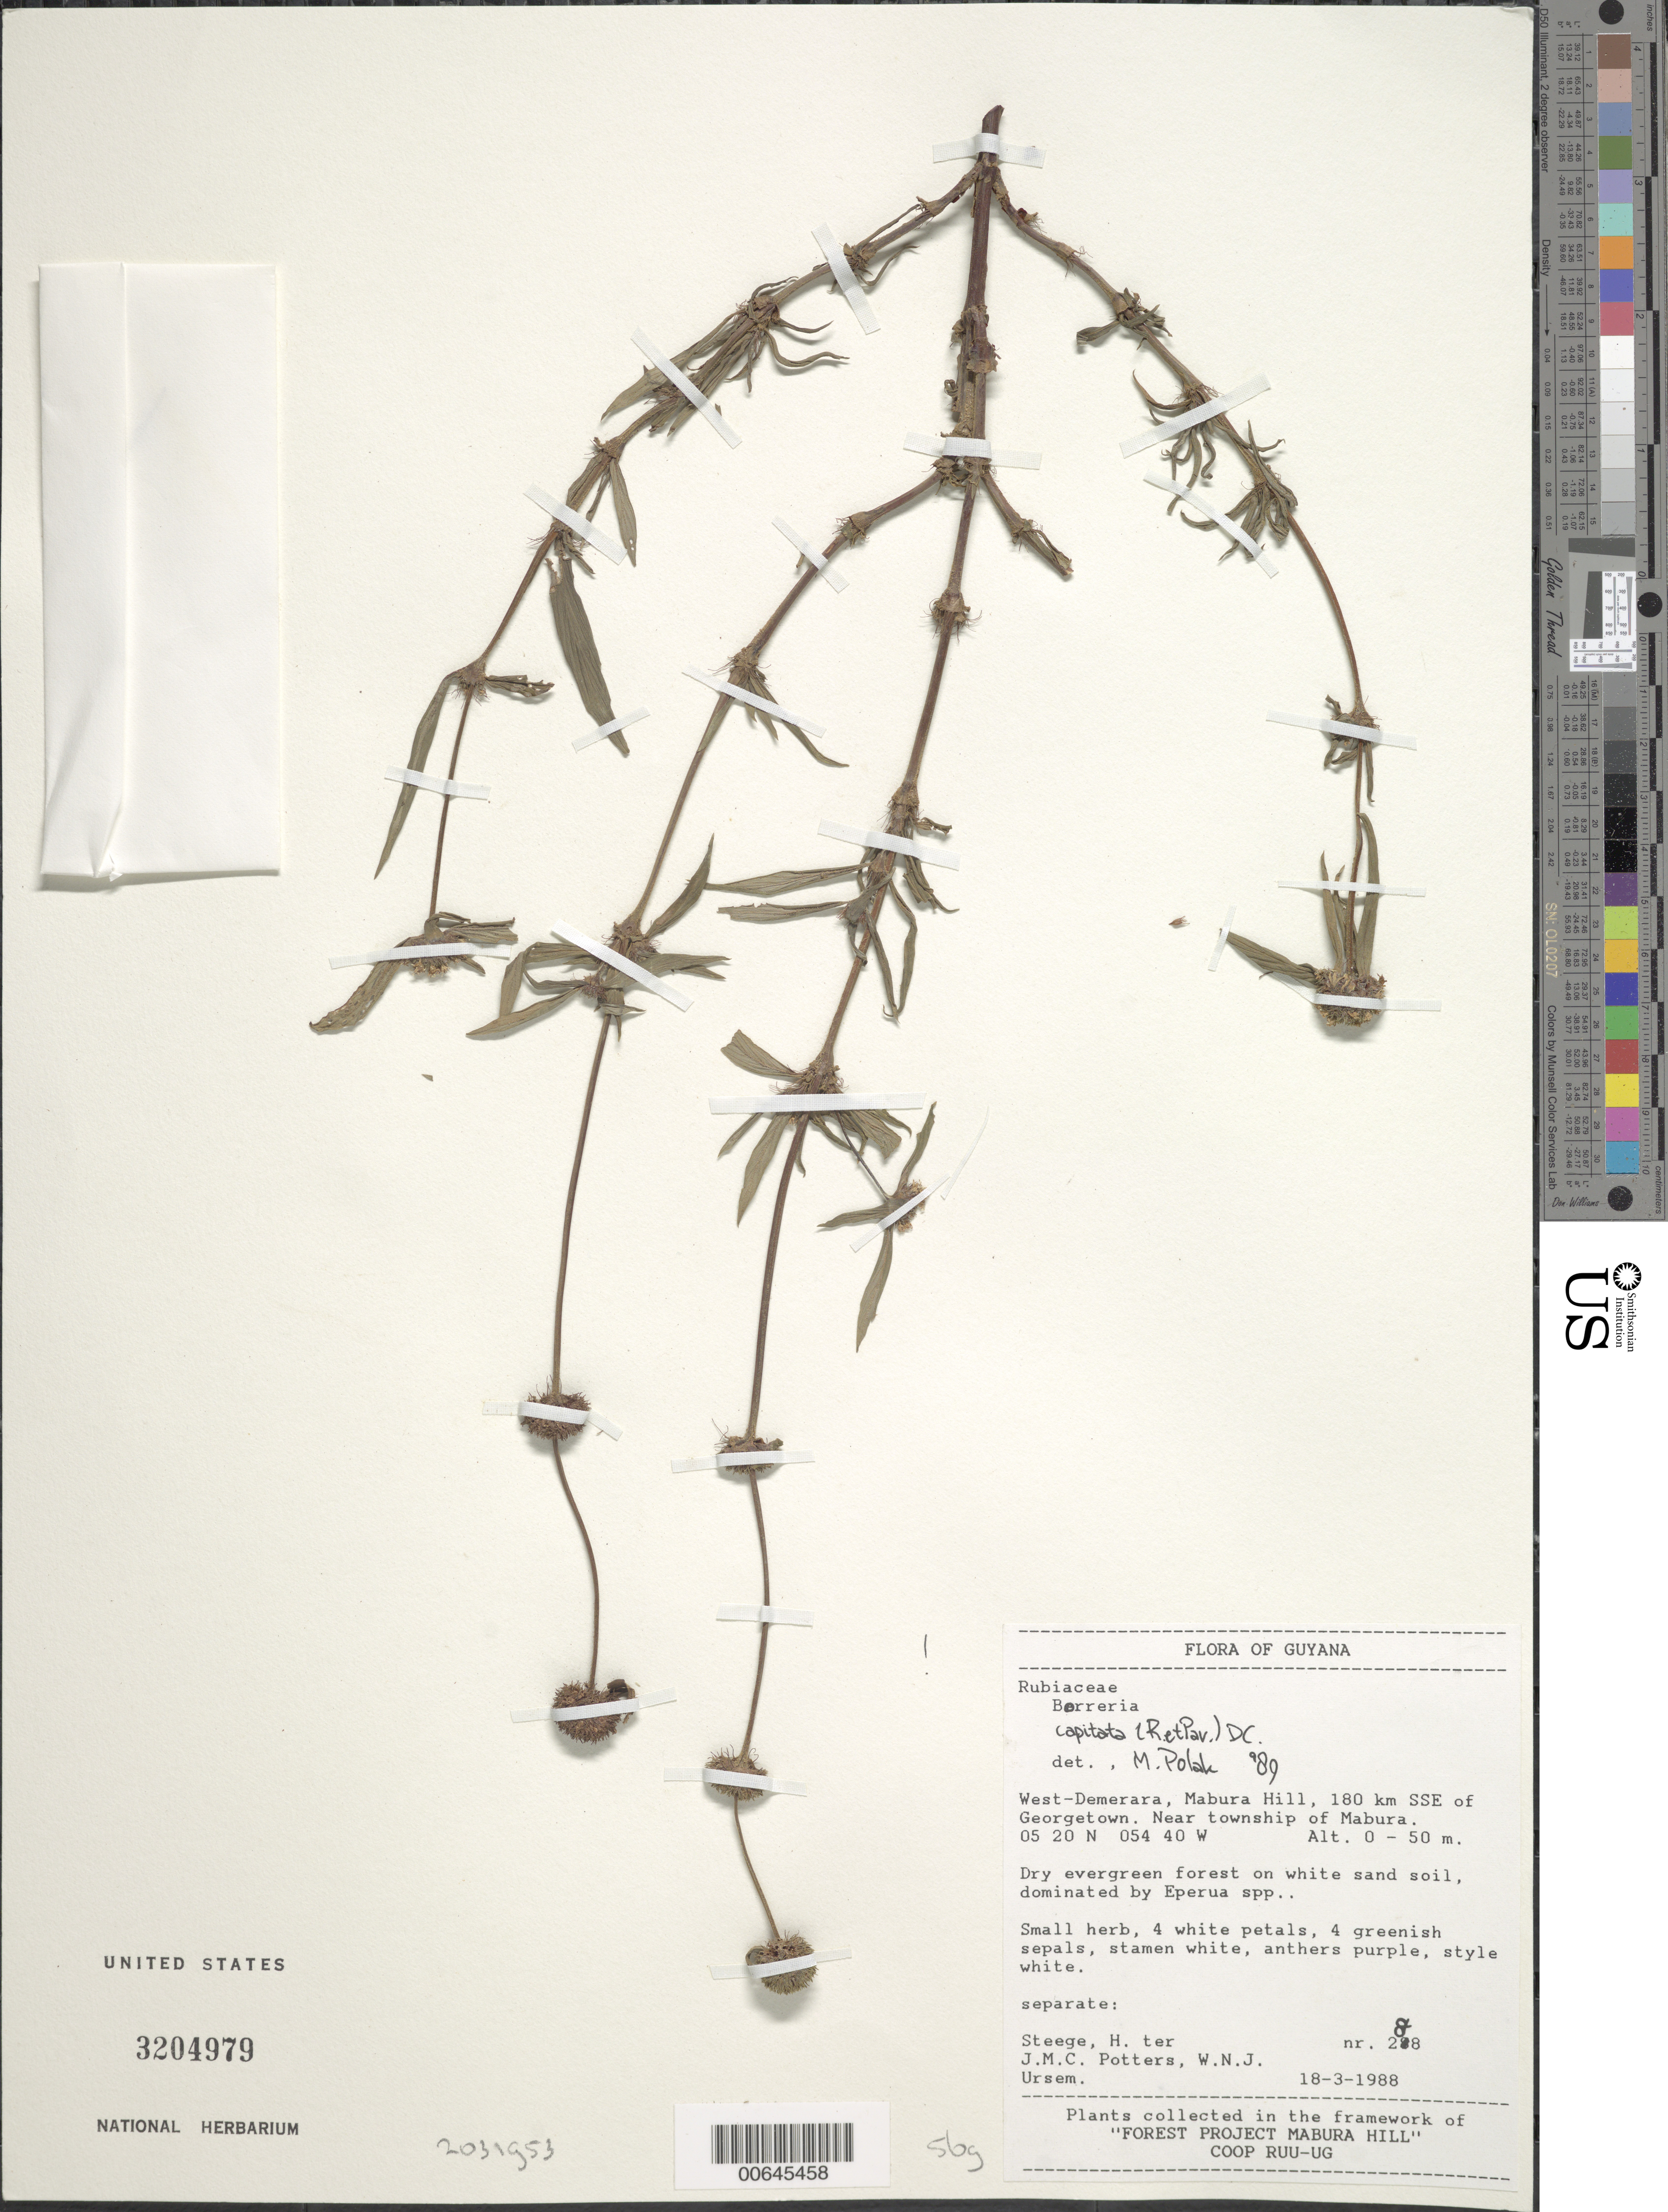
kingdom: Plantae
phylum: Tracheophyta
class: Magnoliopsida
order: Gentianales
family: Rubiaceae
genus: Spermacoce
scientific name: Spermacoce capitata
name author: Ruiz & Pav.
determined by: Delprete, P. G., Herb. de Guyane Cay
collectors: H. ter Steege, J. Potters & W. Ursem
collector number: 288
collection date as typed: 18-Mar-88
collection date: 1988-03-18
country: Guyana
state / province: U. Demerara-Berbice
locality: Mabura Hill, 180 km SSE of Georgetown, near township of Mabura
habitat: Dry evergreen forest on white sand soil, dominated by Eperua species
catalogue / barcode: US 3204979